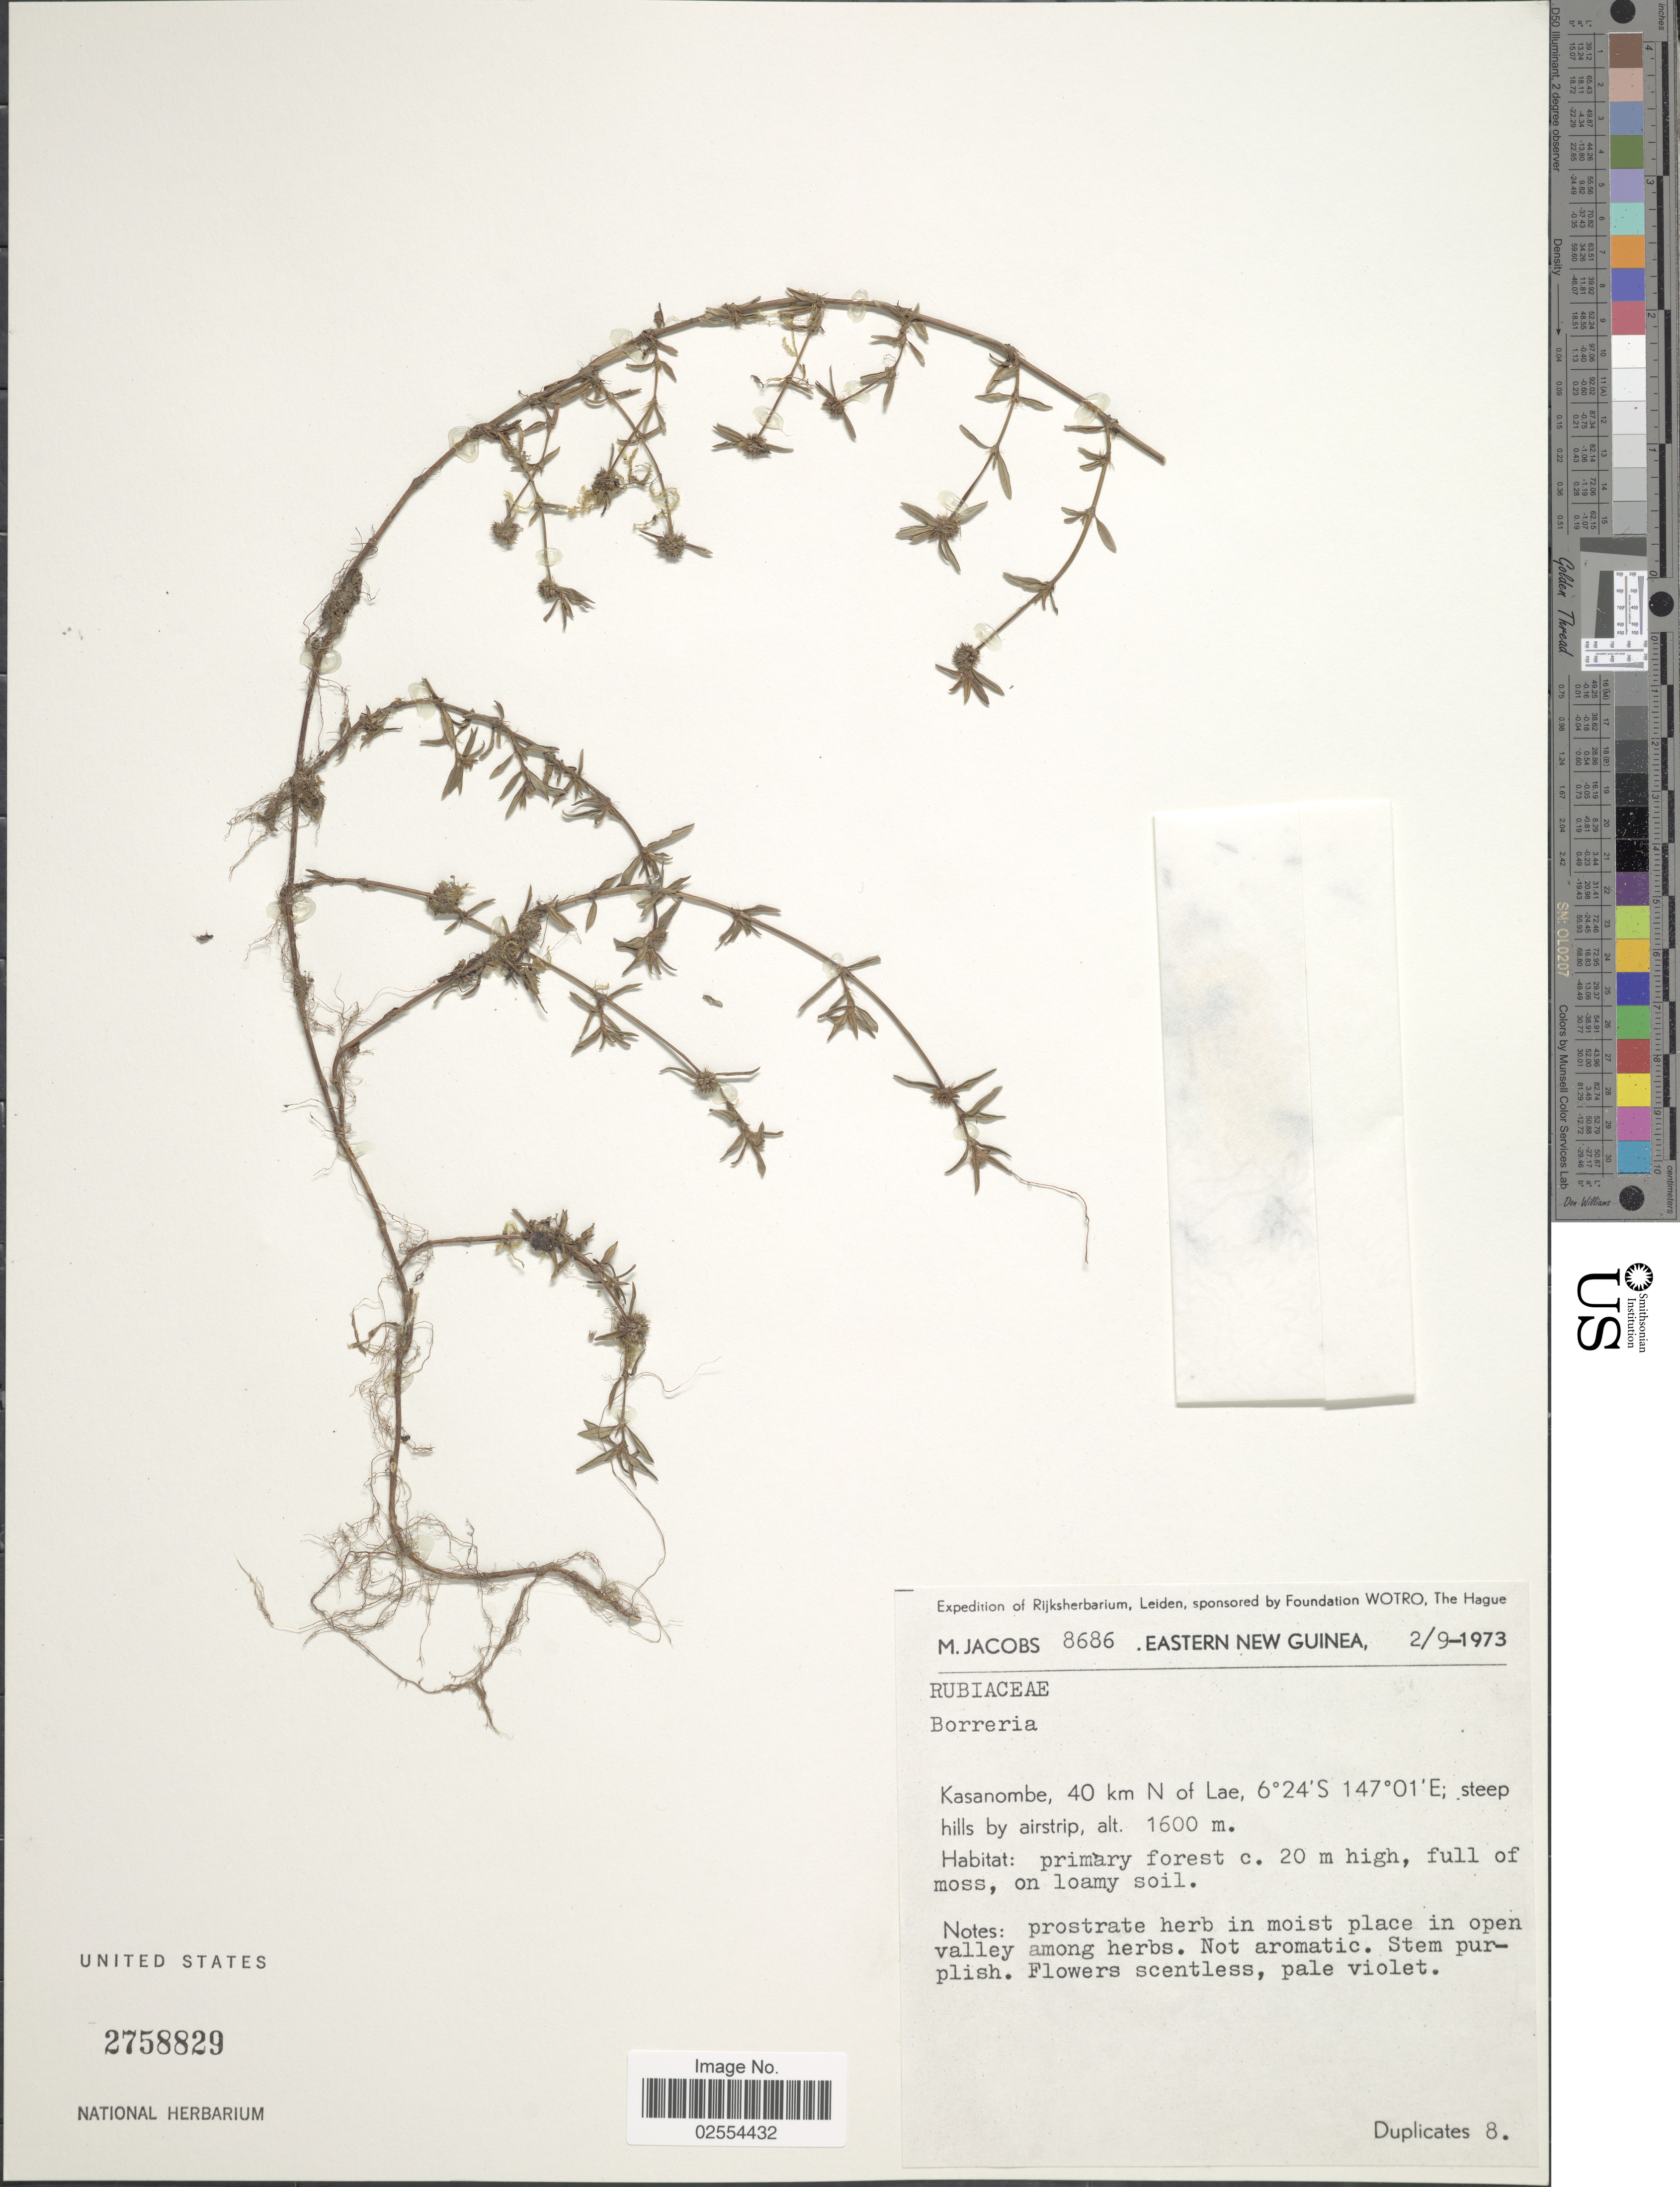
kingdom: Plantae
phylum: Tracheophyta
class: Magnoliopsida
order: Gentianales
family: Rubiaceae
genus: Spermacoce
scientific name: Spermacoce sp.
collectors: M. Jacobs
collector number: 8686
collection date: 1973-09-02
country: Papua New Guinea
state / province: Morobe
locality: Eastern New Guinea, Kasanombe, 40 km N of Ale, steep hills by airstrip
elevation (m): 1600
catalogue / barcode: US 2758829